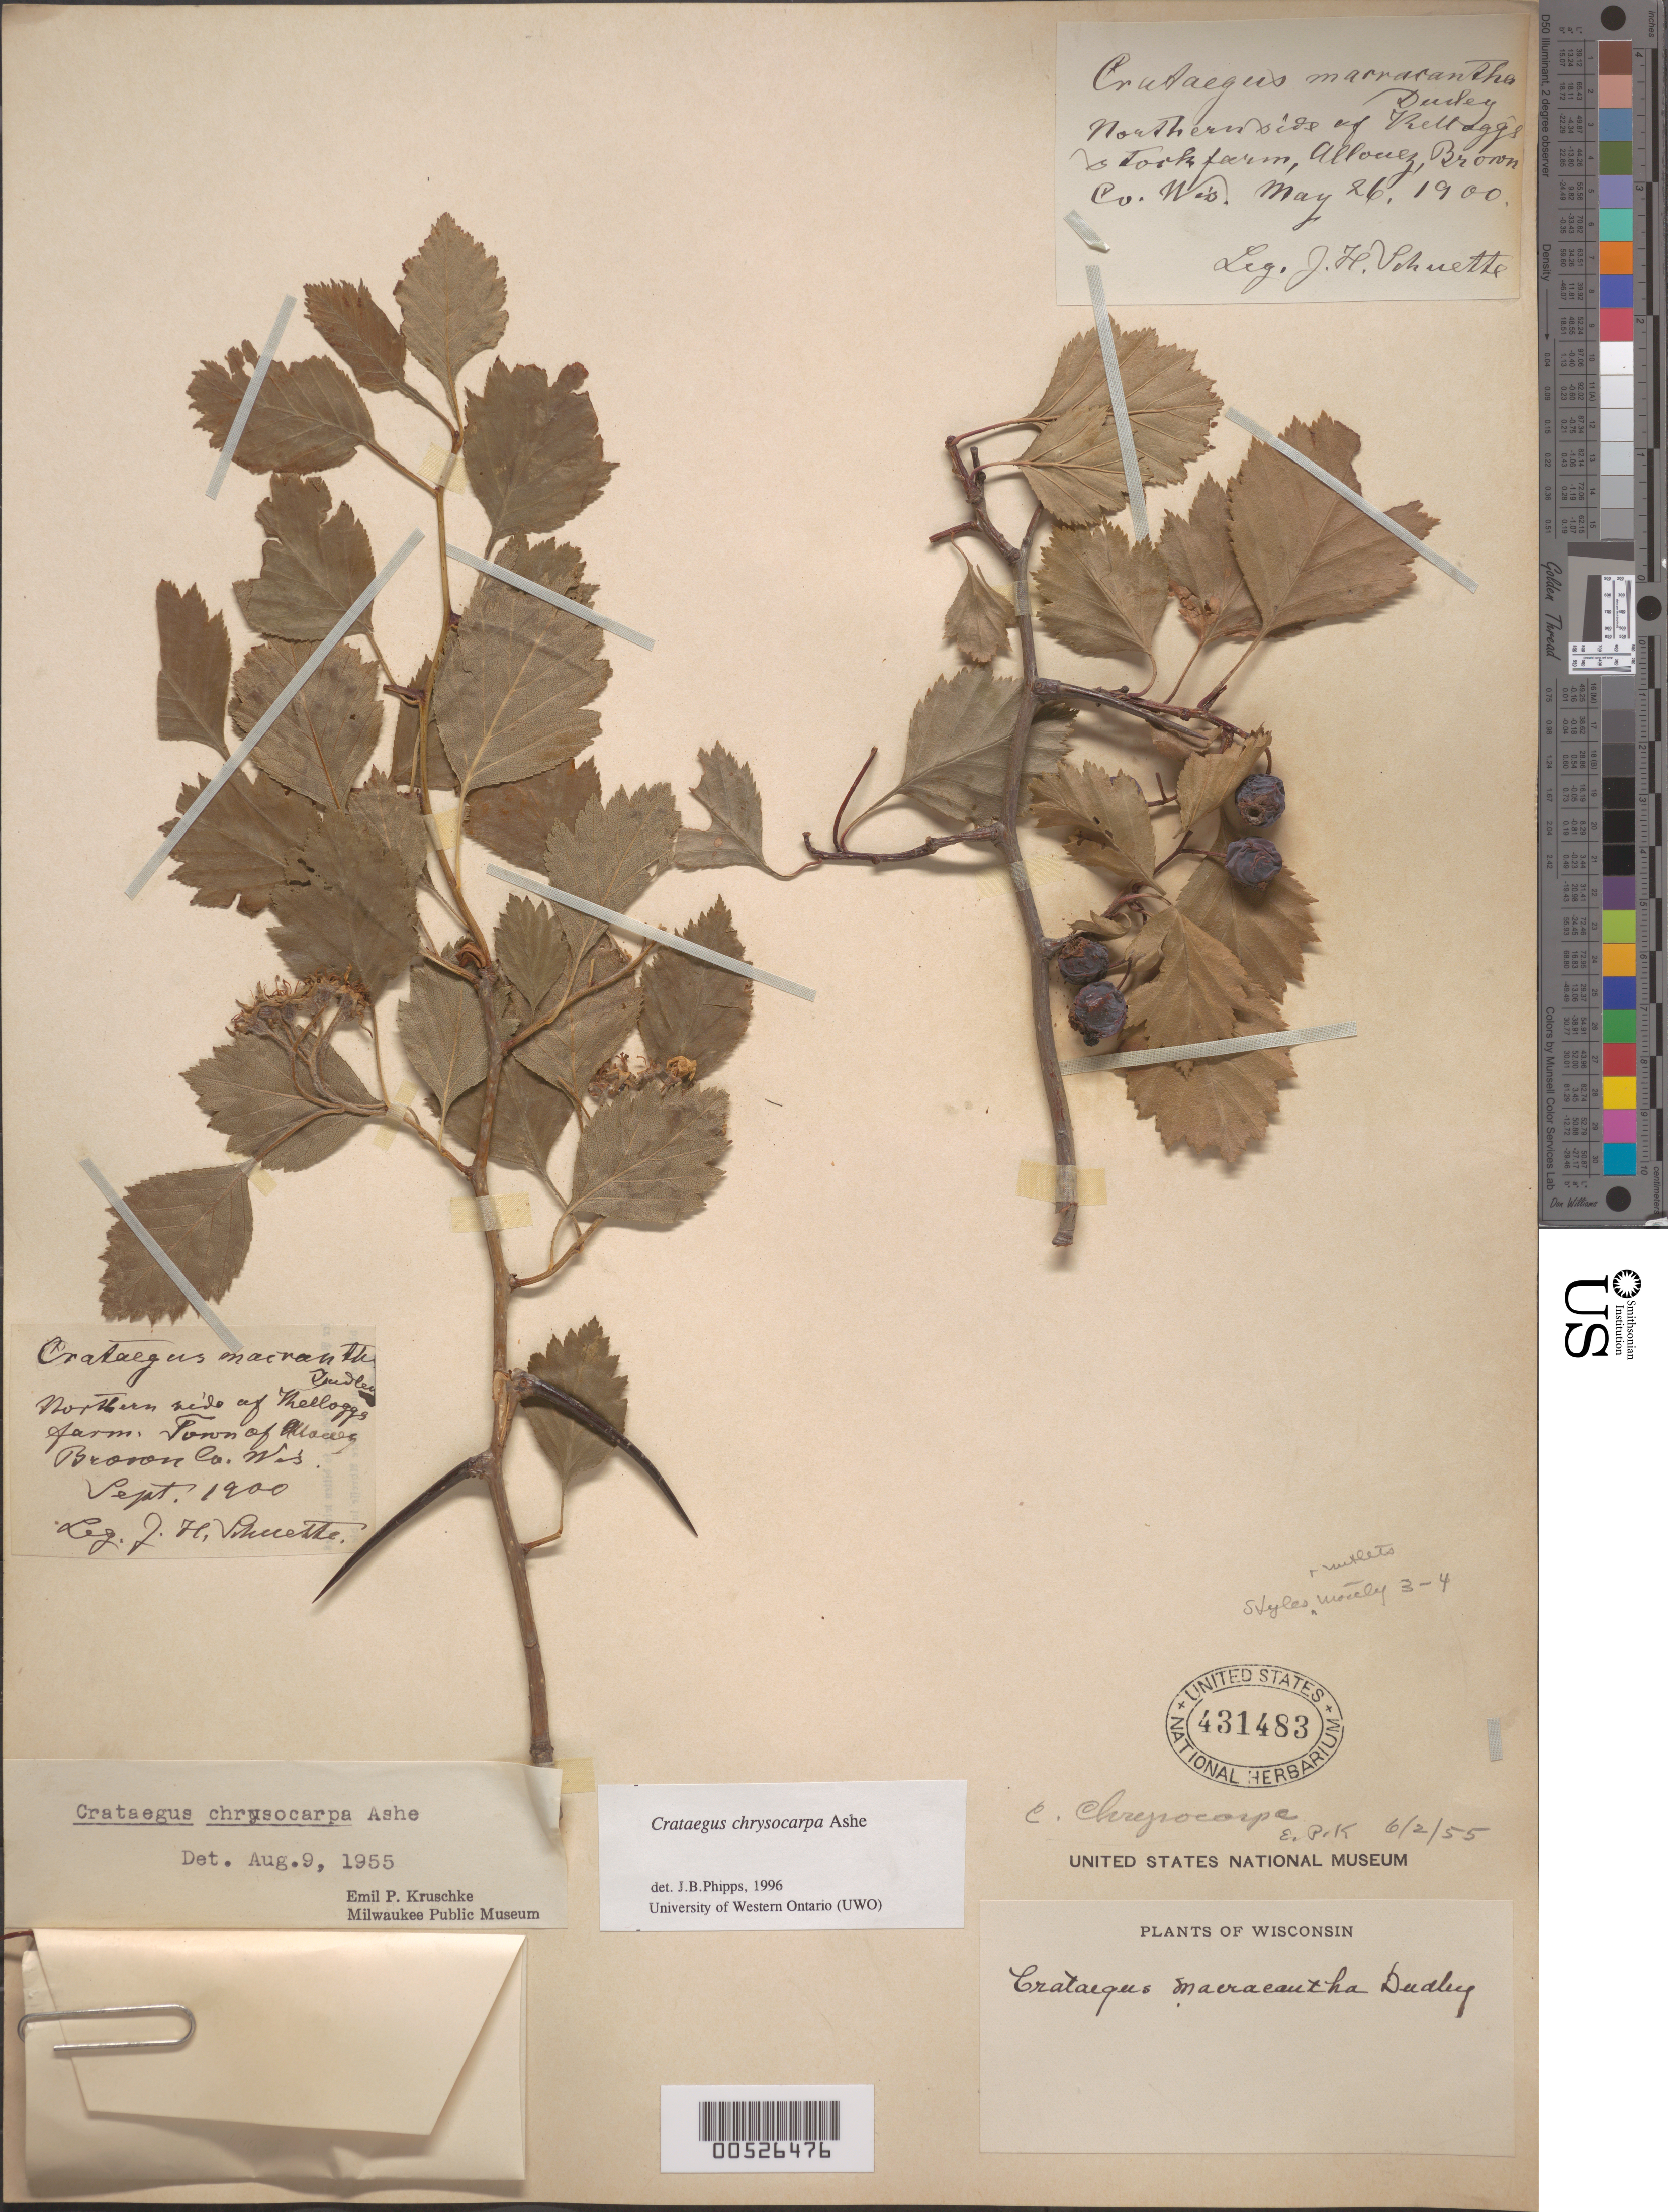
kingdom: Plantae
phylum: Tracheophyta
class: Magnoliopsida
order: Rosales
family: Rosaceae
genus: Crataegus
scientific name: Crataegus chrysocarpa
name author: Ashe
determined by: Kruschke, Emil Paul, (MIL), Milwaukee Public Museum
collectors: J. H. Schuette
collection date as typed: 26 May 1900 and -- Sep 1900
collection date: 1900-05-26,1900-09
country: United States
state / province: Wisconsin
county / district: Brown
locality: N side of Kellogg's farm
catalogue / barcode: US 431483